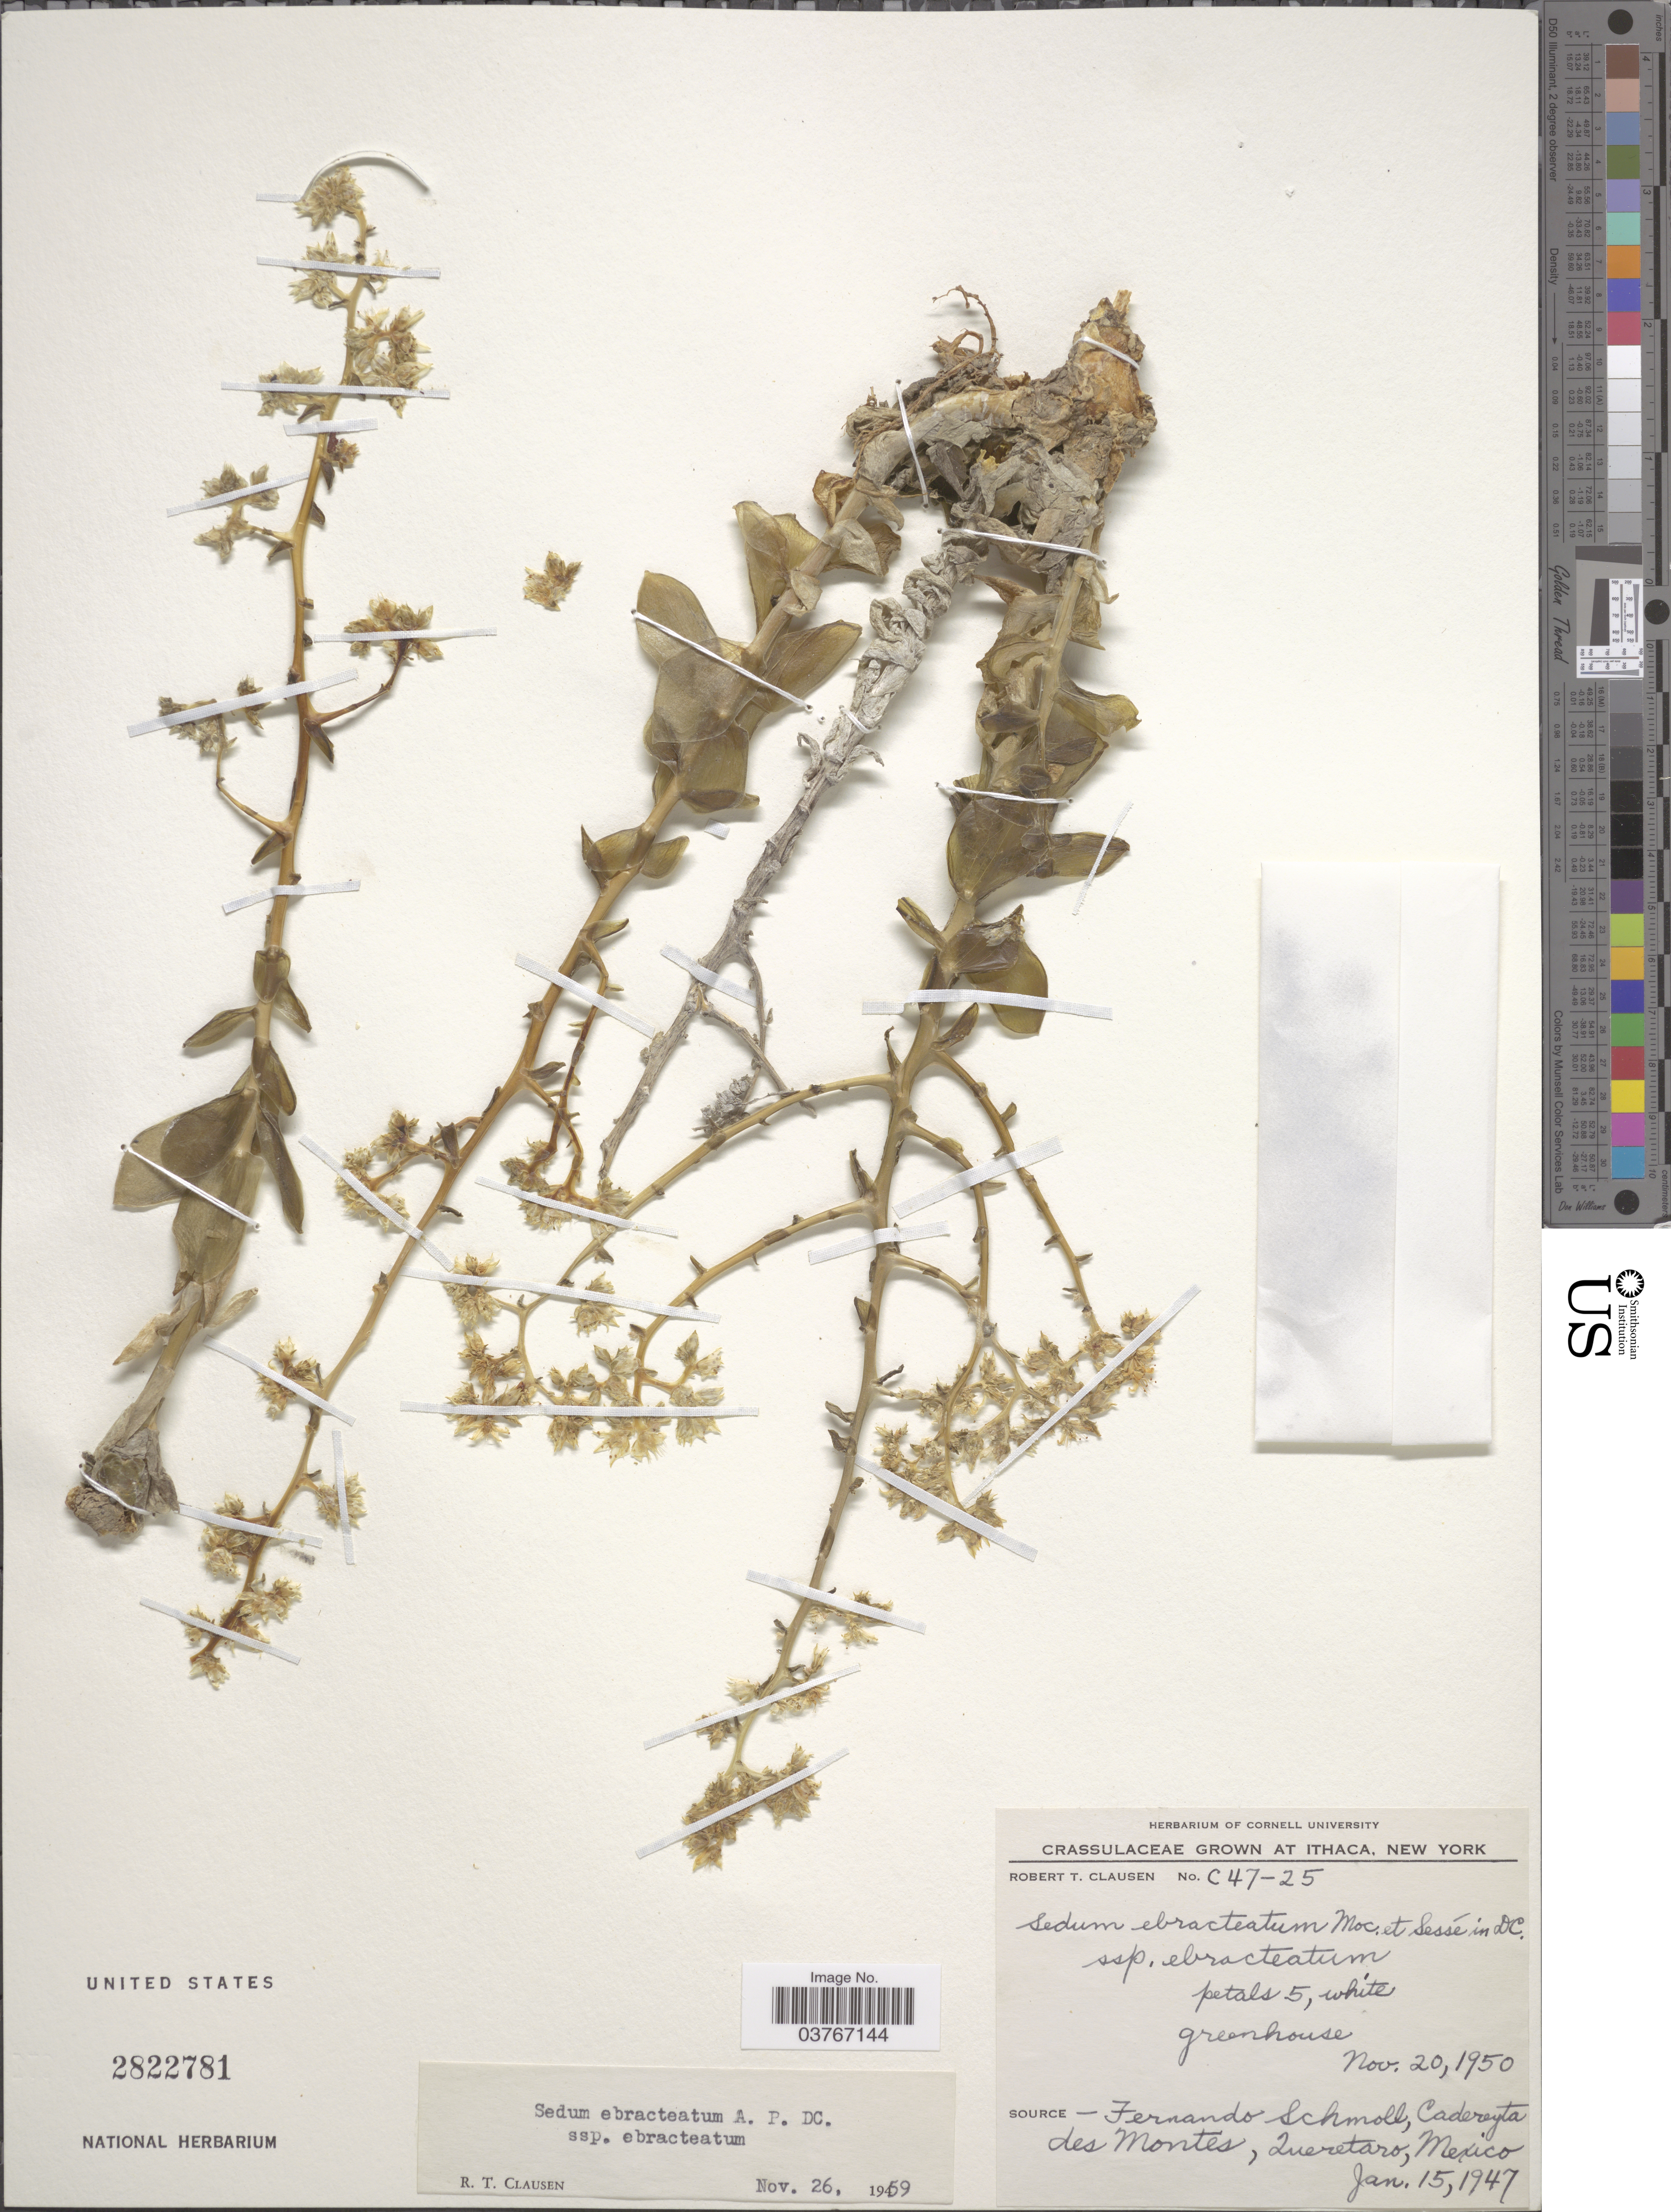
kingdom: Plantae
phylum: Tracheophyta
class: Magnoliopsida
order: Saxifragales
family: Crassulaceae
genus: Sedum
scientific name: Sedum ebracteatum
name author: Moc. & Sessé ex DC.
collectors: R. T. Clausen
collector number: C 47-25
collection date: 1950-11-20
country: United States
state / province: New York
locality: Grown at Ithaca, greenhouse.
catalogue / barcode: US 2822781